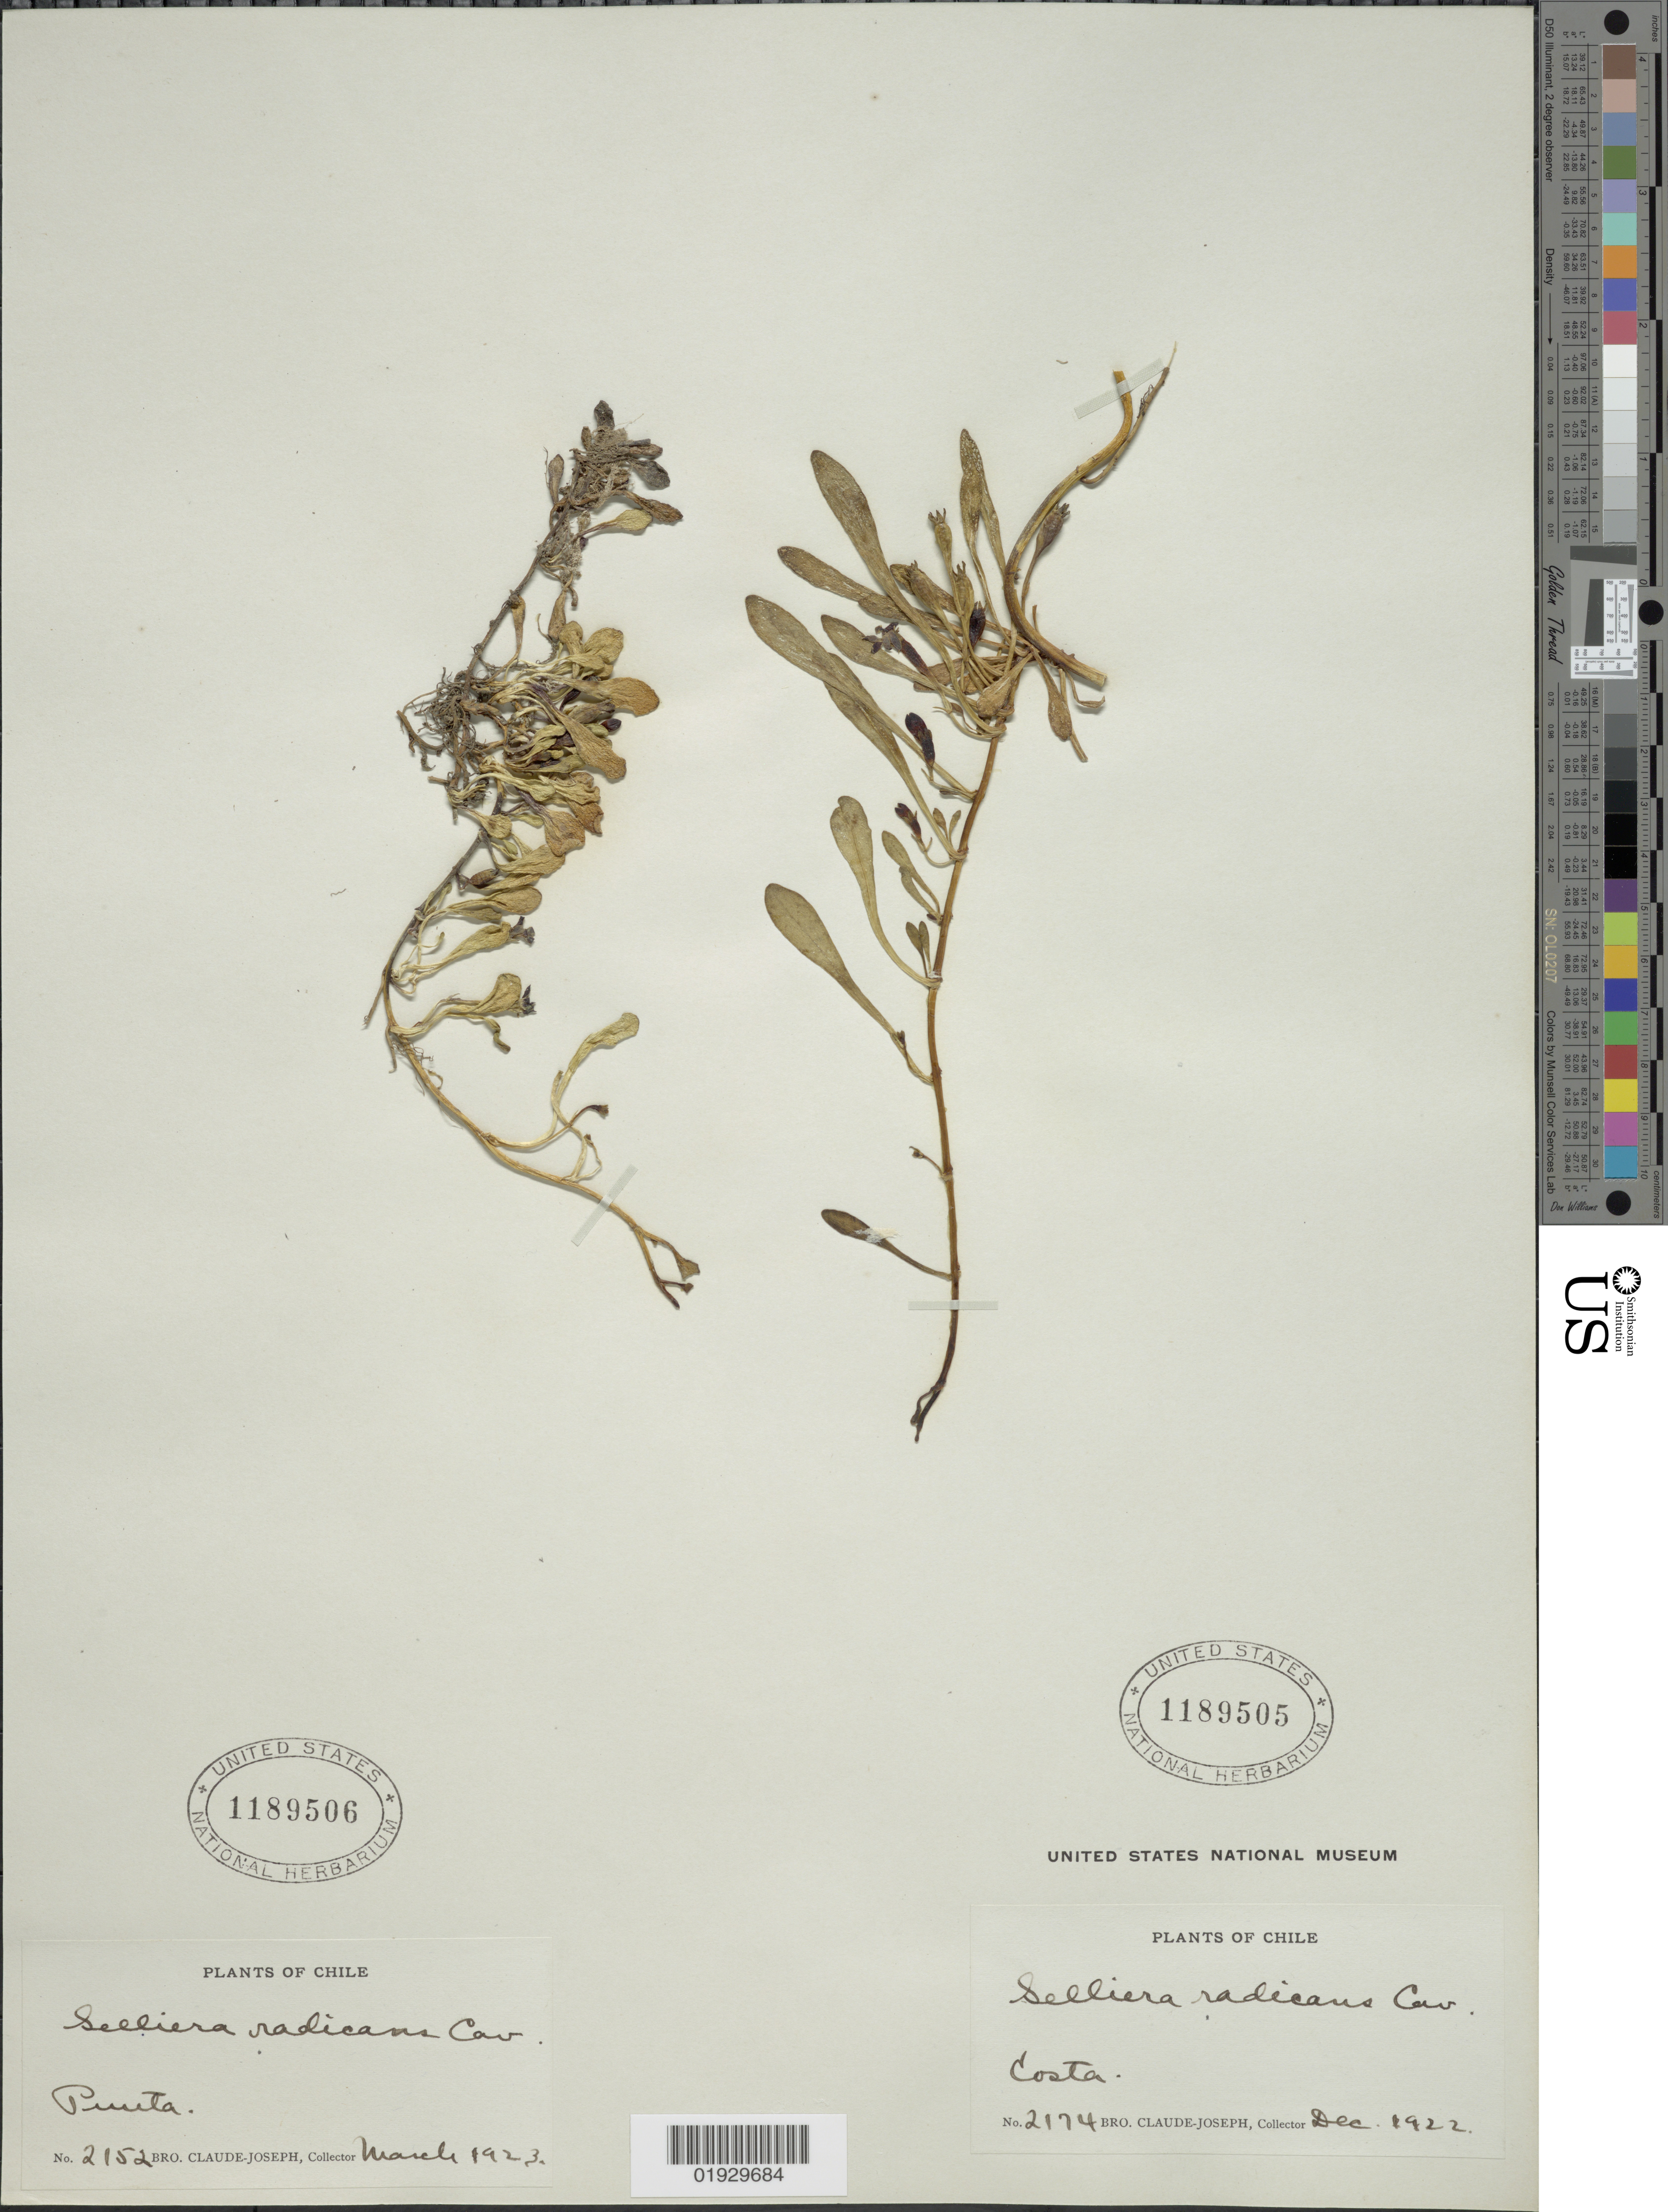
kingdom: Plantae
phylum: Tracheophyta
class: Magnoliopsida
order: Asterales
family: Goodeniaceae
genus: Selliera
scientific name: Selliera radicans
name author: Cav.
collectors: Bro. Claude-Joseph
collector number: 2152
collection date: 1923-03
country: Chile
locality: Punta.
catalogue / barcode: US 1189506-2